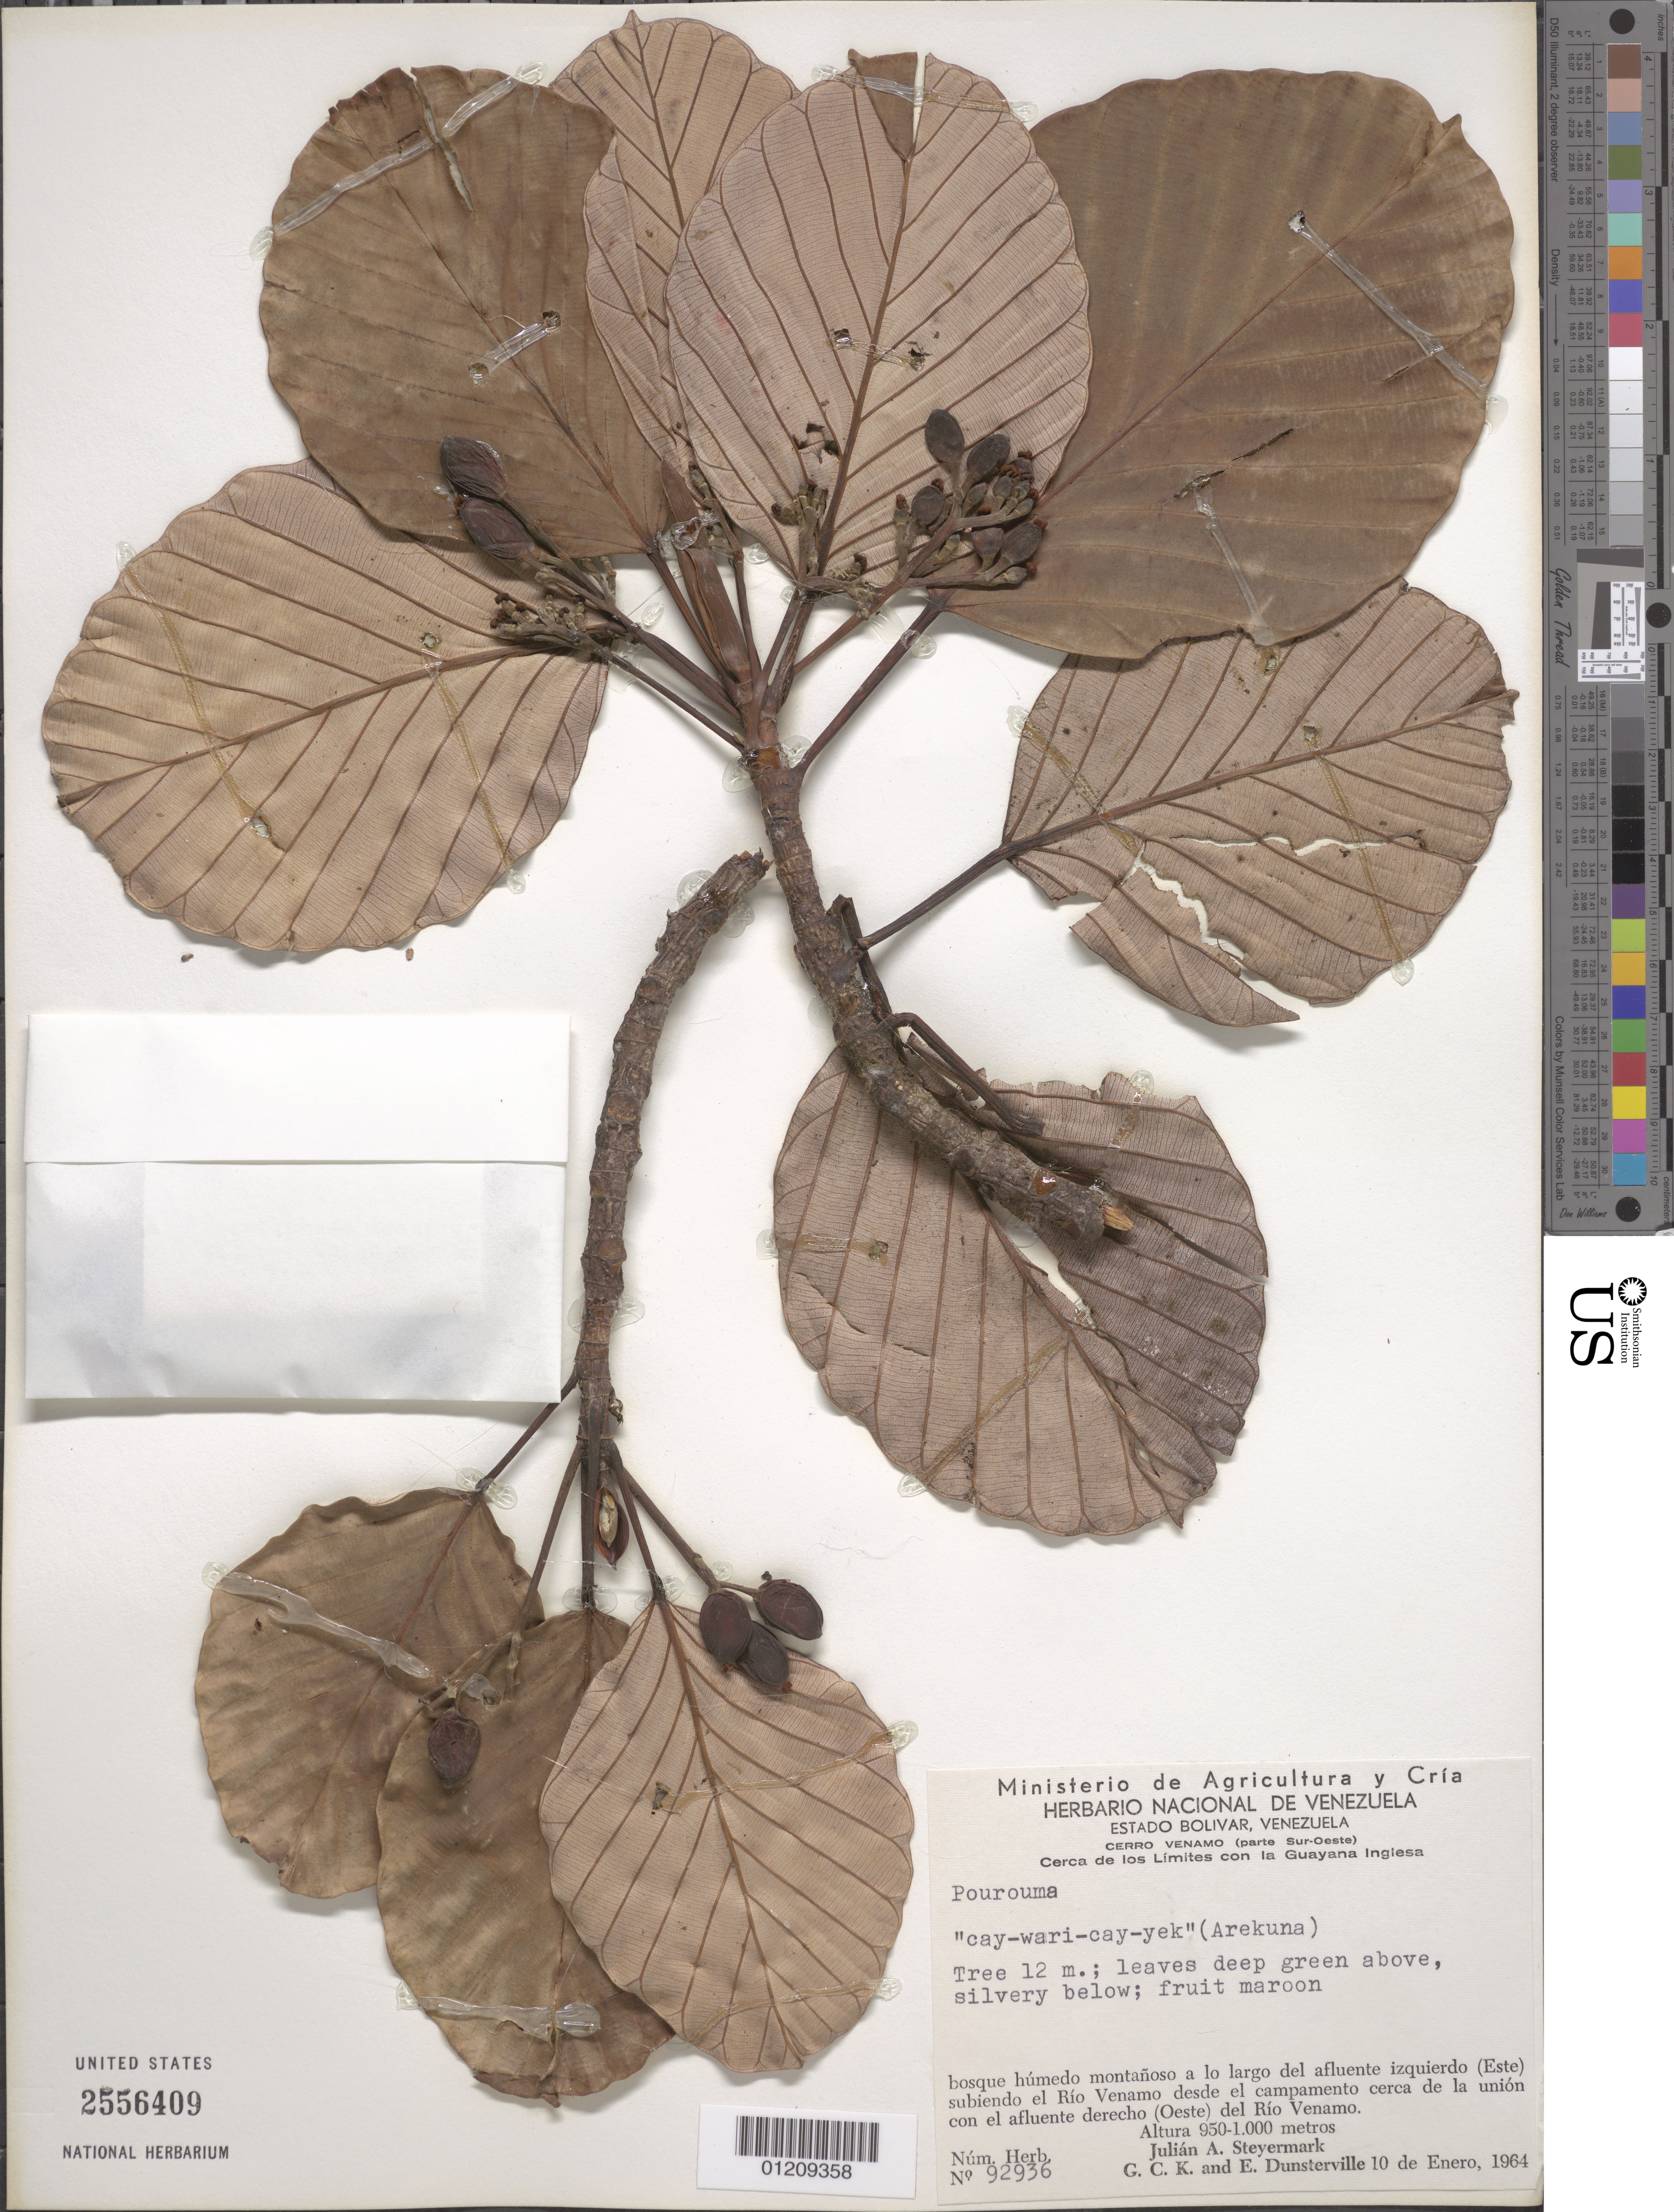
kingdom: Plantae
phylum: Tracheophyta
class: Magnoliopsida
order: Rosales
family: Urticaceae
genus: Pourouma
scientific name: Pourouma sp.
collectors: J. Steyermark, G. C. K. Dunsterville & E. Dunsterville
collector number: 92936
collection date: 1964-01-10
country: Venezuela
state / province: Bolivar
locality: A lo largo del afluente iuzquierdo (Este) subiendo el Rio Venamo desde el campamento cerca de la union con el afluente derecho (Oeste) del Rio Venamo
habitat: Bosque humedo montanoso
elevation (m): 950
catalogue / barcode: US 2556409